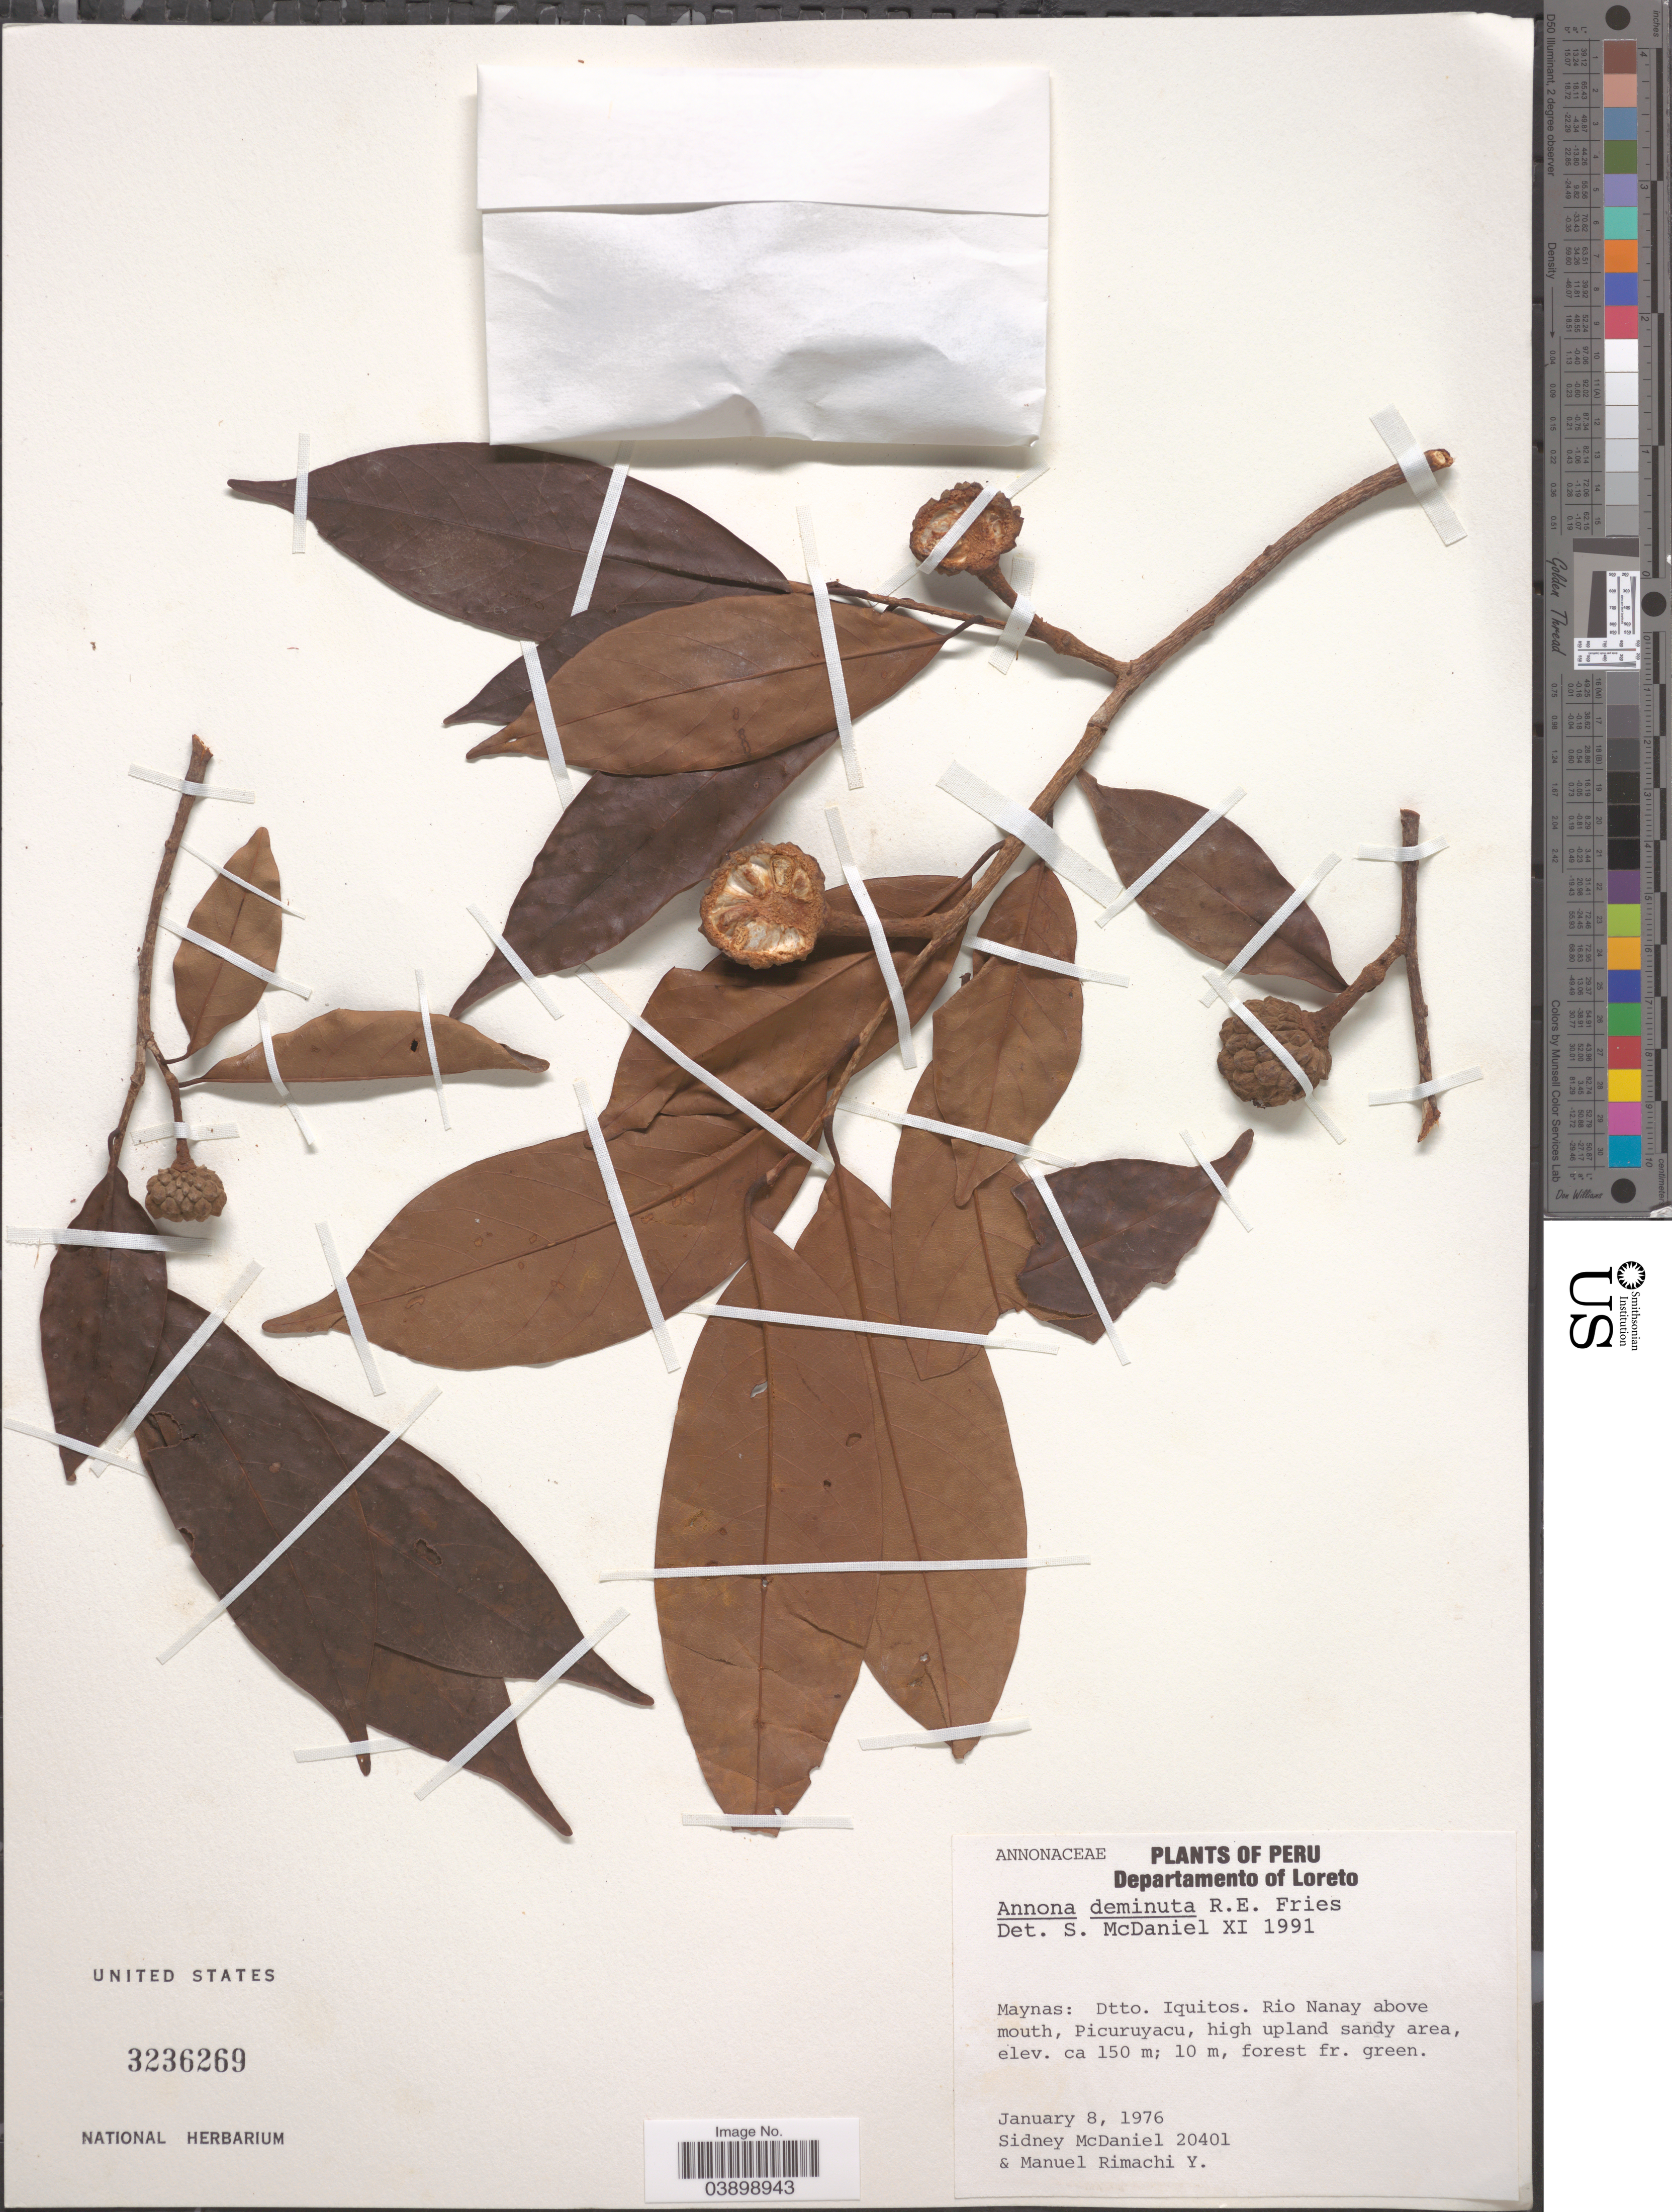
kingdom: Plantae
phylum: Tracheophyta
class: Magnoliopsida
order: Magnoliales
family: Annonaceae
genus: Annona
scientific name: Annona deminuta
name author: R.E. Fr.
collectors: S. McDaniel & M. Rimachi Y.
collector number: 20401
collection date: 1976-01-08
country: Peru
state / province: Loreto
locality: Departamento of Loreto. Maynas: Dtto. Iquitos. Rio Nanay above mouth, Picuruyacu.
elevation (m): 150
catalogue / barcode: US 3236269